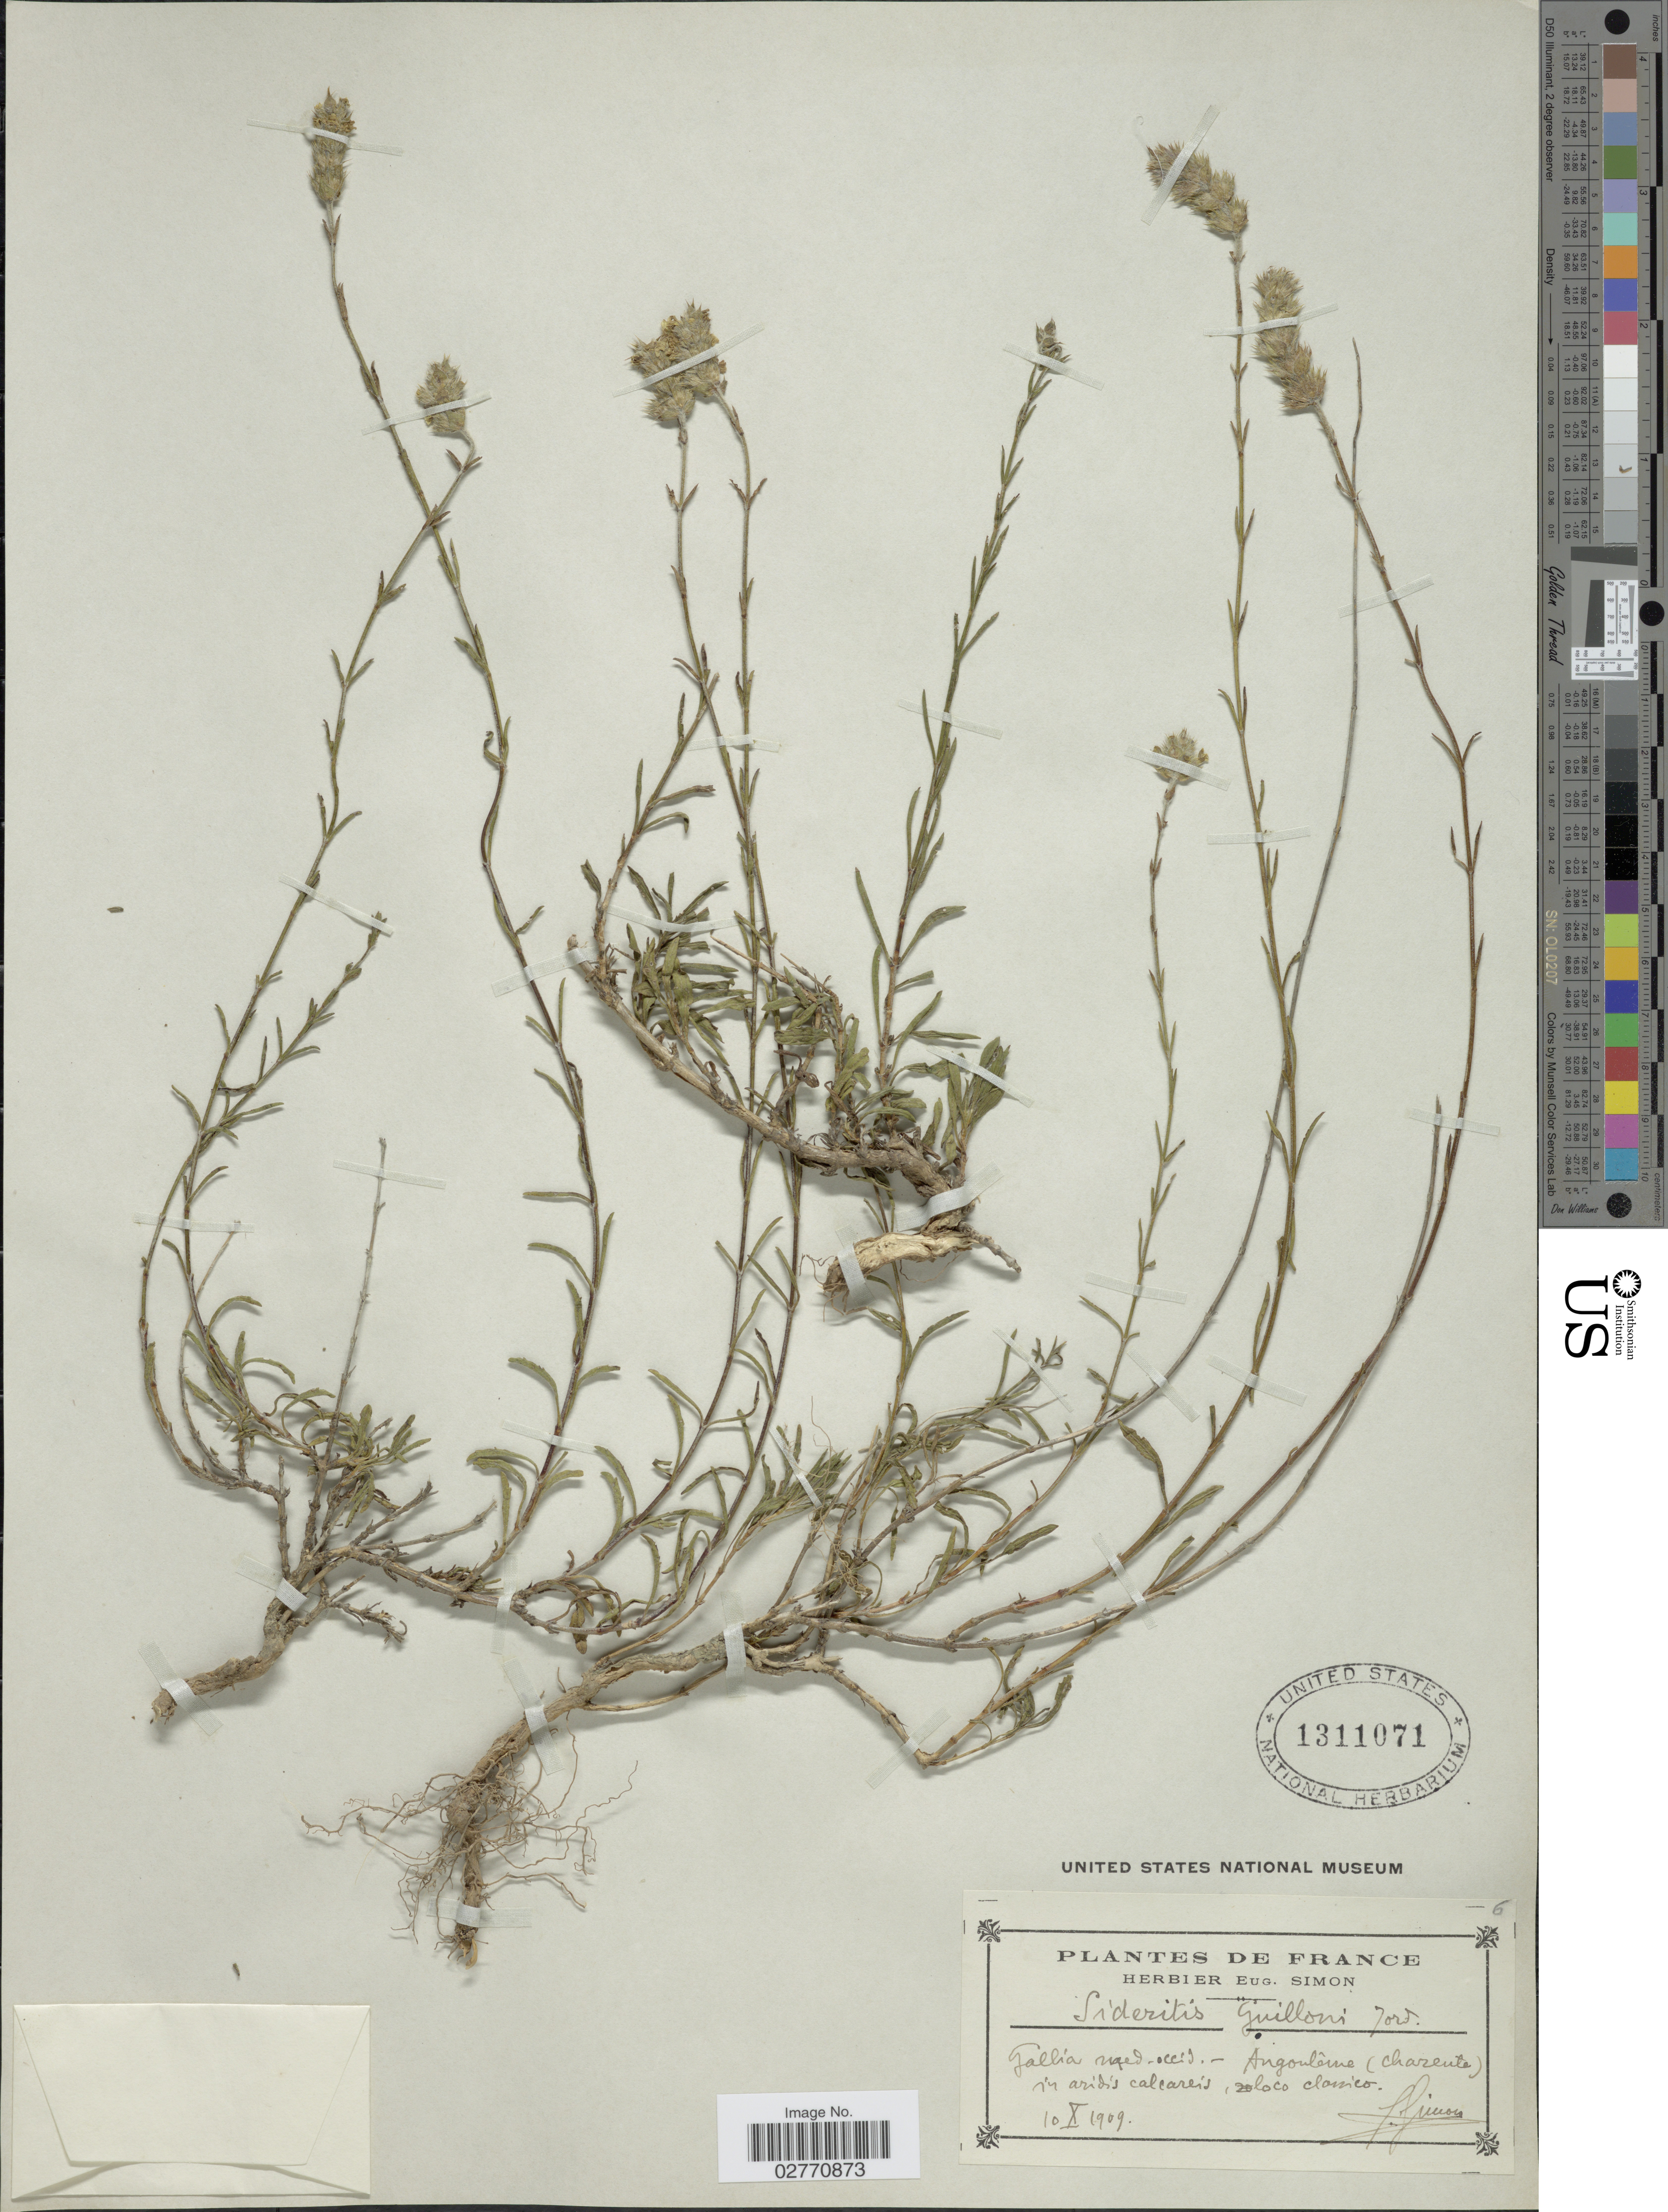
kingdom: Plantae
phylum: Tracheophyta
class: Magnoliopsida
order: Lamiales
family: Lamiaceae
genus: Sideritis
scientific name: Sideritis guillonii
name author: Timb.-Lagr.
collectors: E. Simon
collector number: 6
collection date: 1909-05-10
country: France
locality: Gallia. uqed [interpreted] - occid. - Angoulême (charente) in aridis calcareis, loco classico.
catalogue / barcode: US 1311071